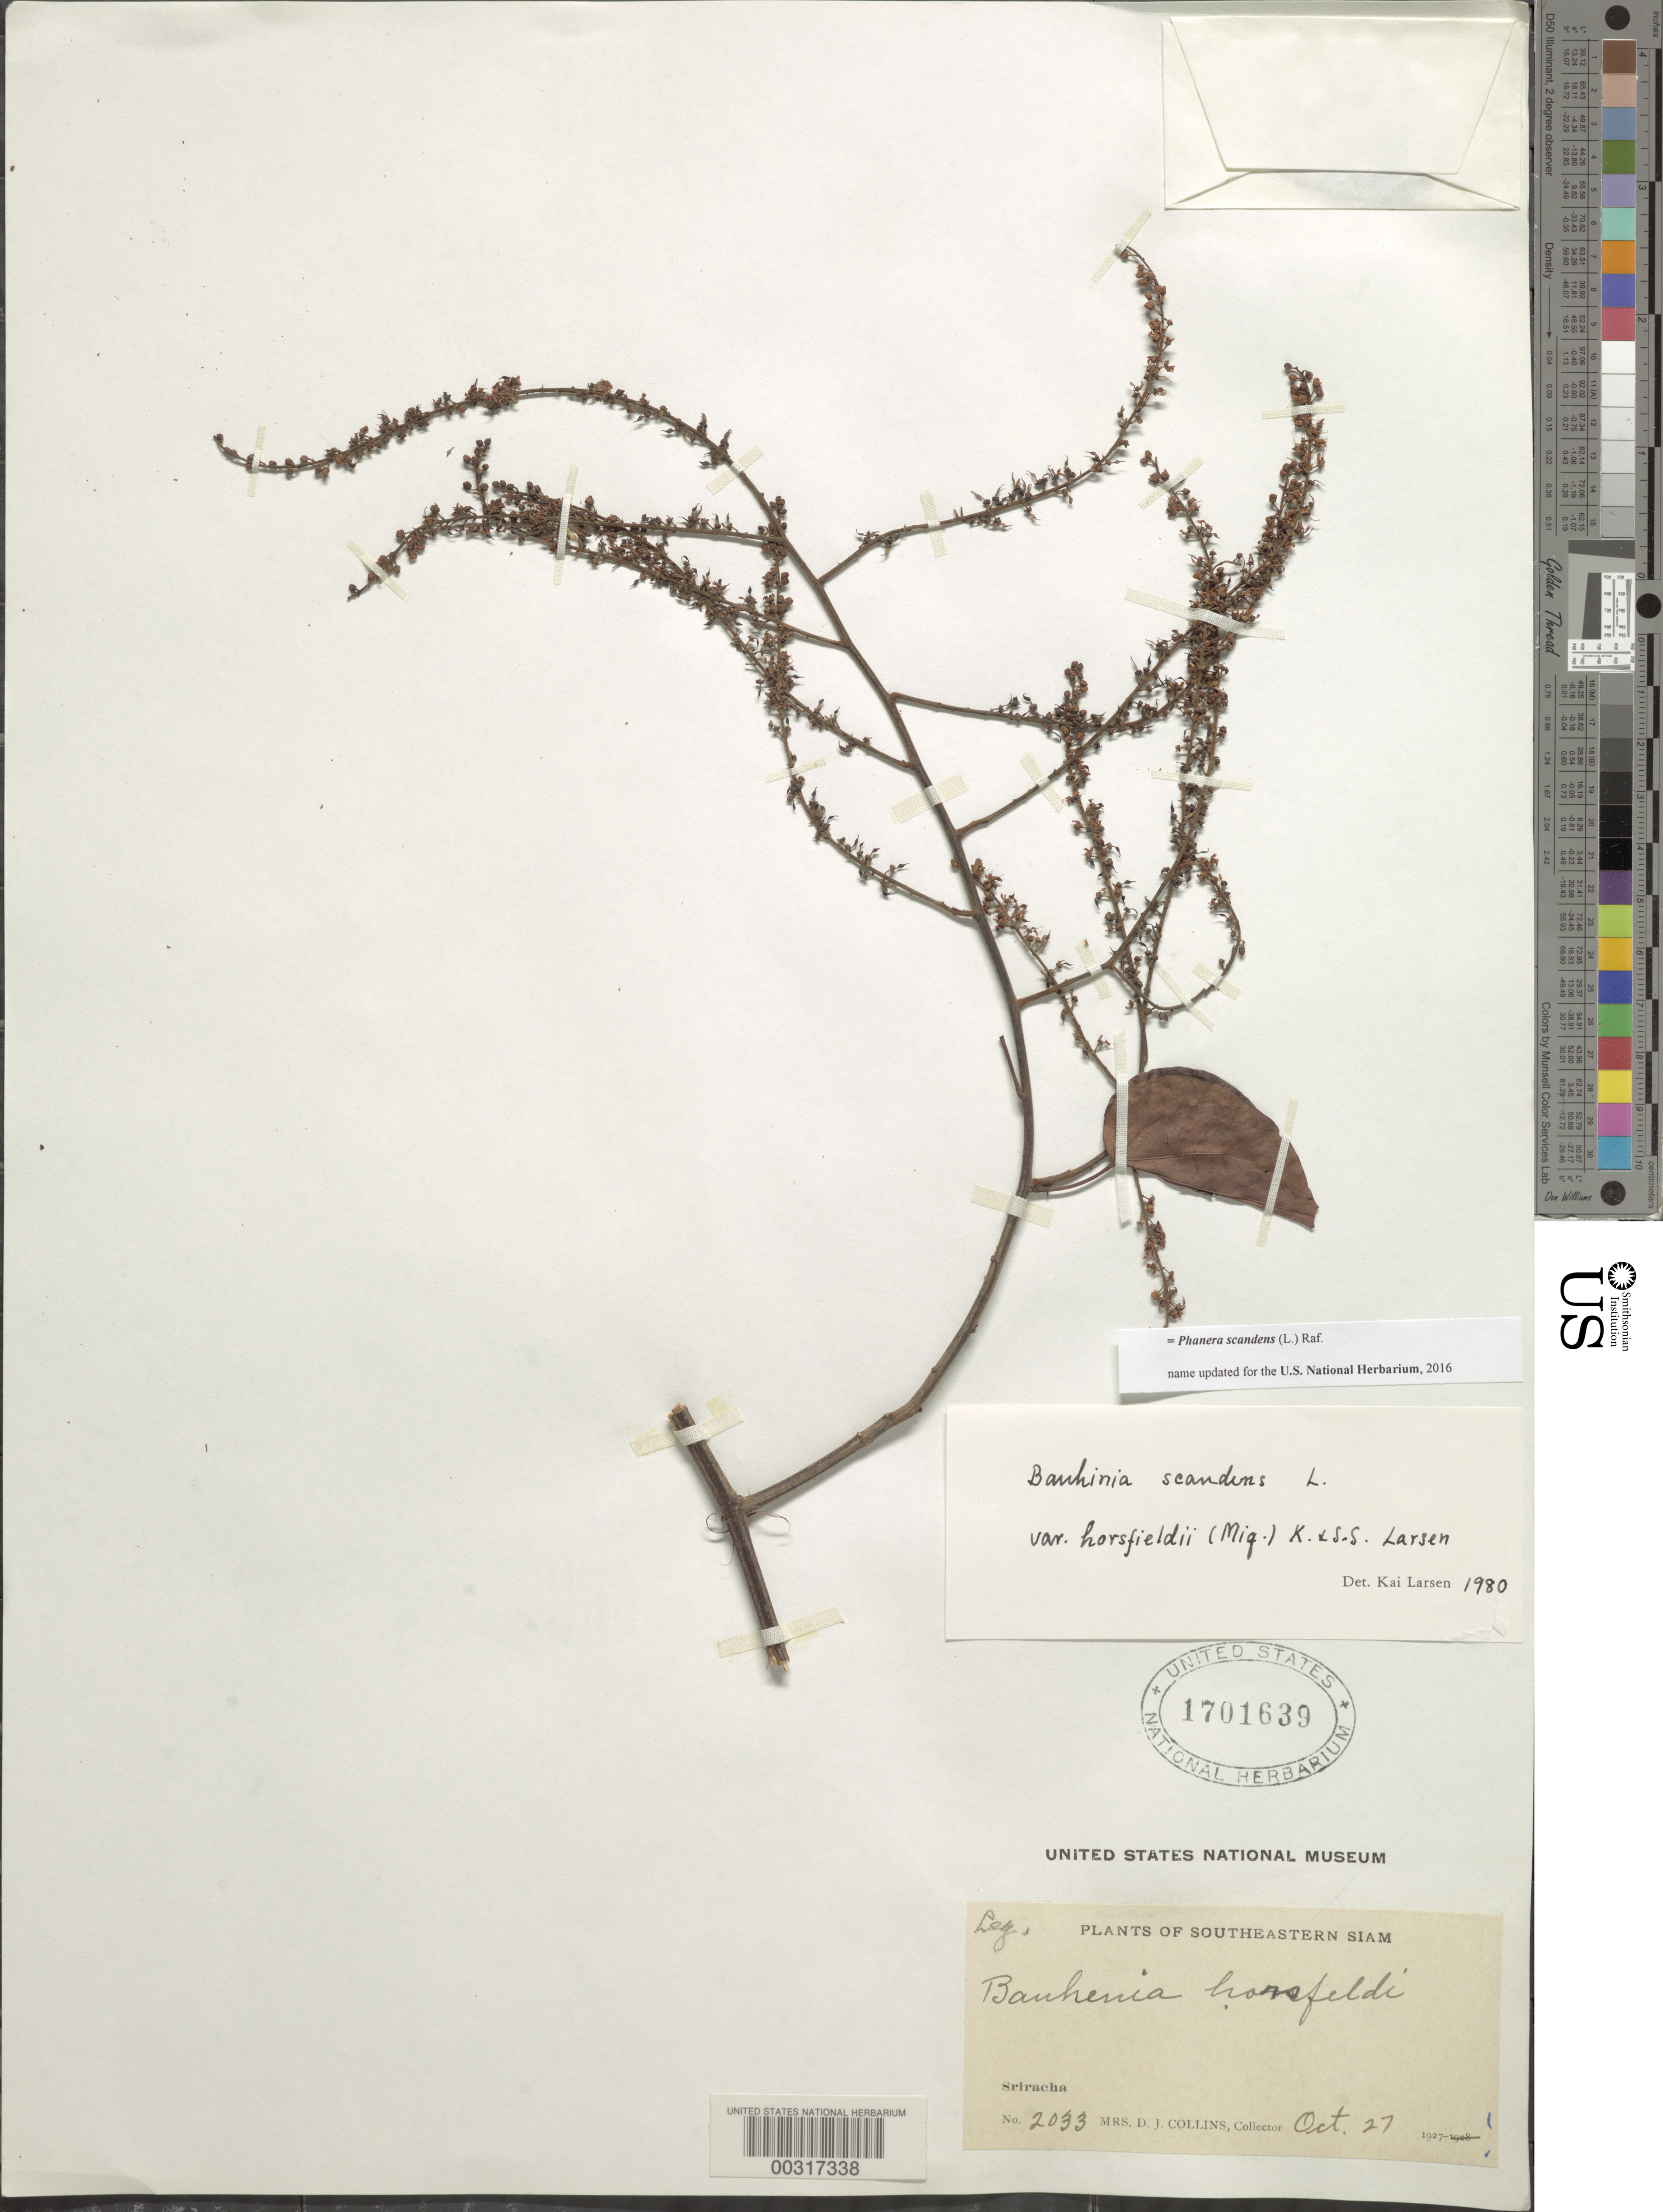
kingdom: Plantae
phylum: Tracheophyta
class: Magnoliopsida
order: Fabales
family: Fabaceae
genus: Phanera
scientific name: Phanera scandens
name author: (Roxb.) Teijsm. & Binn.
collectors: Mrs. D. J. Collins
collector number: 2033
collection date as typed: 27 Oct 1927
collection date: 1927-10-27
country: Thailand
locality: Sriracha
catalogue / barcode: US 1701639